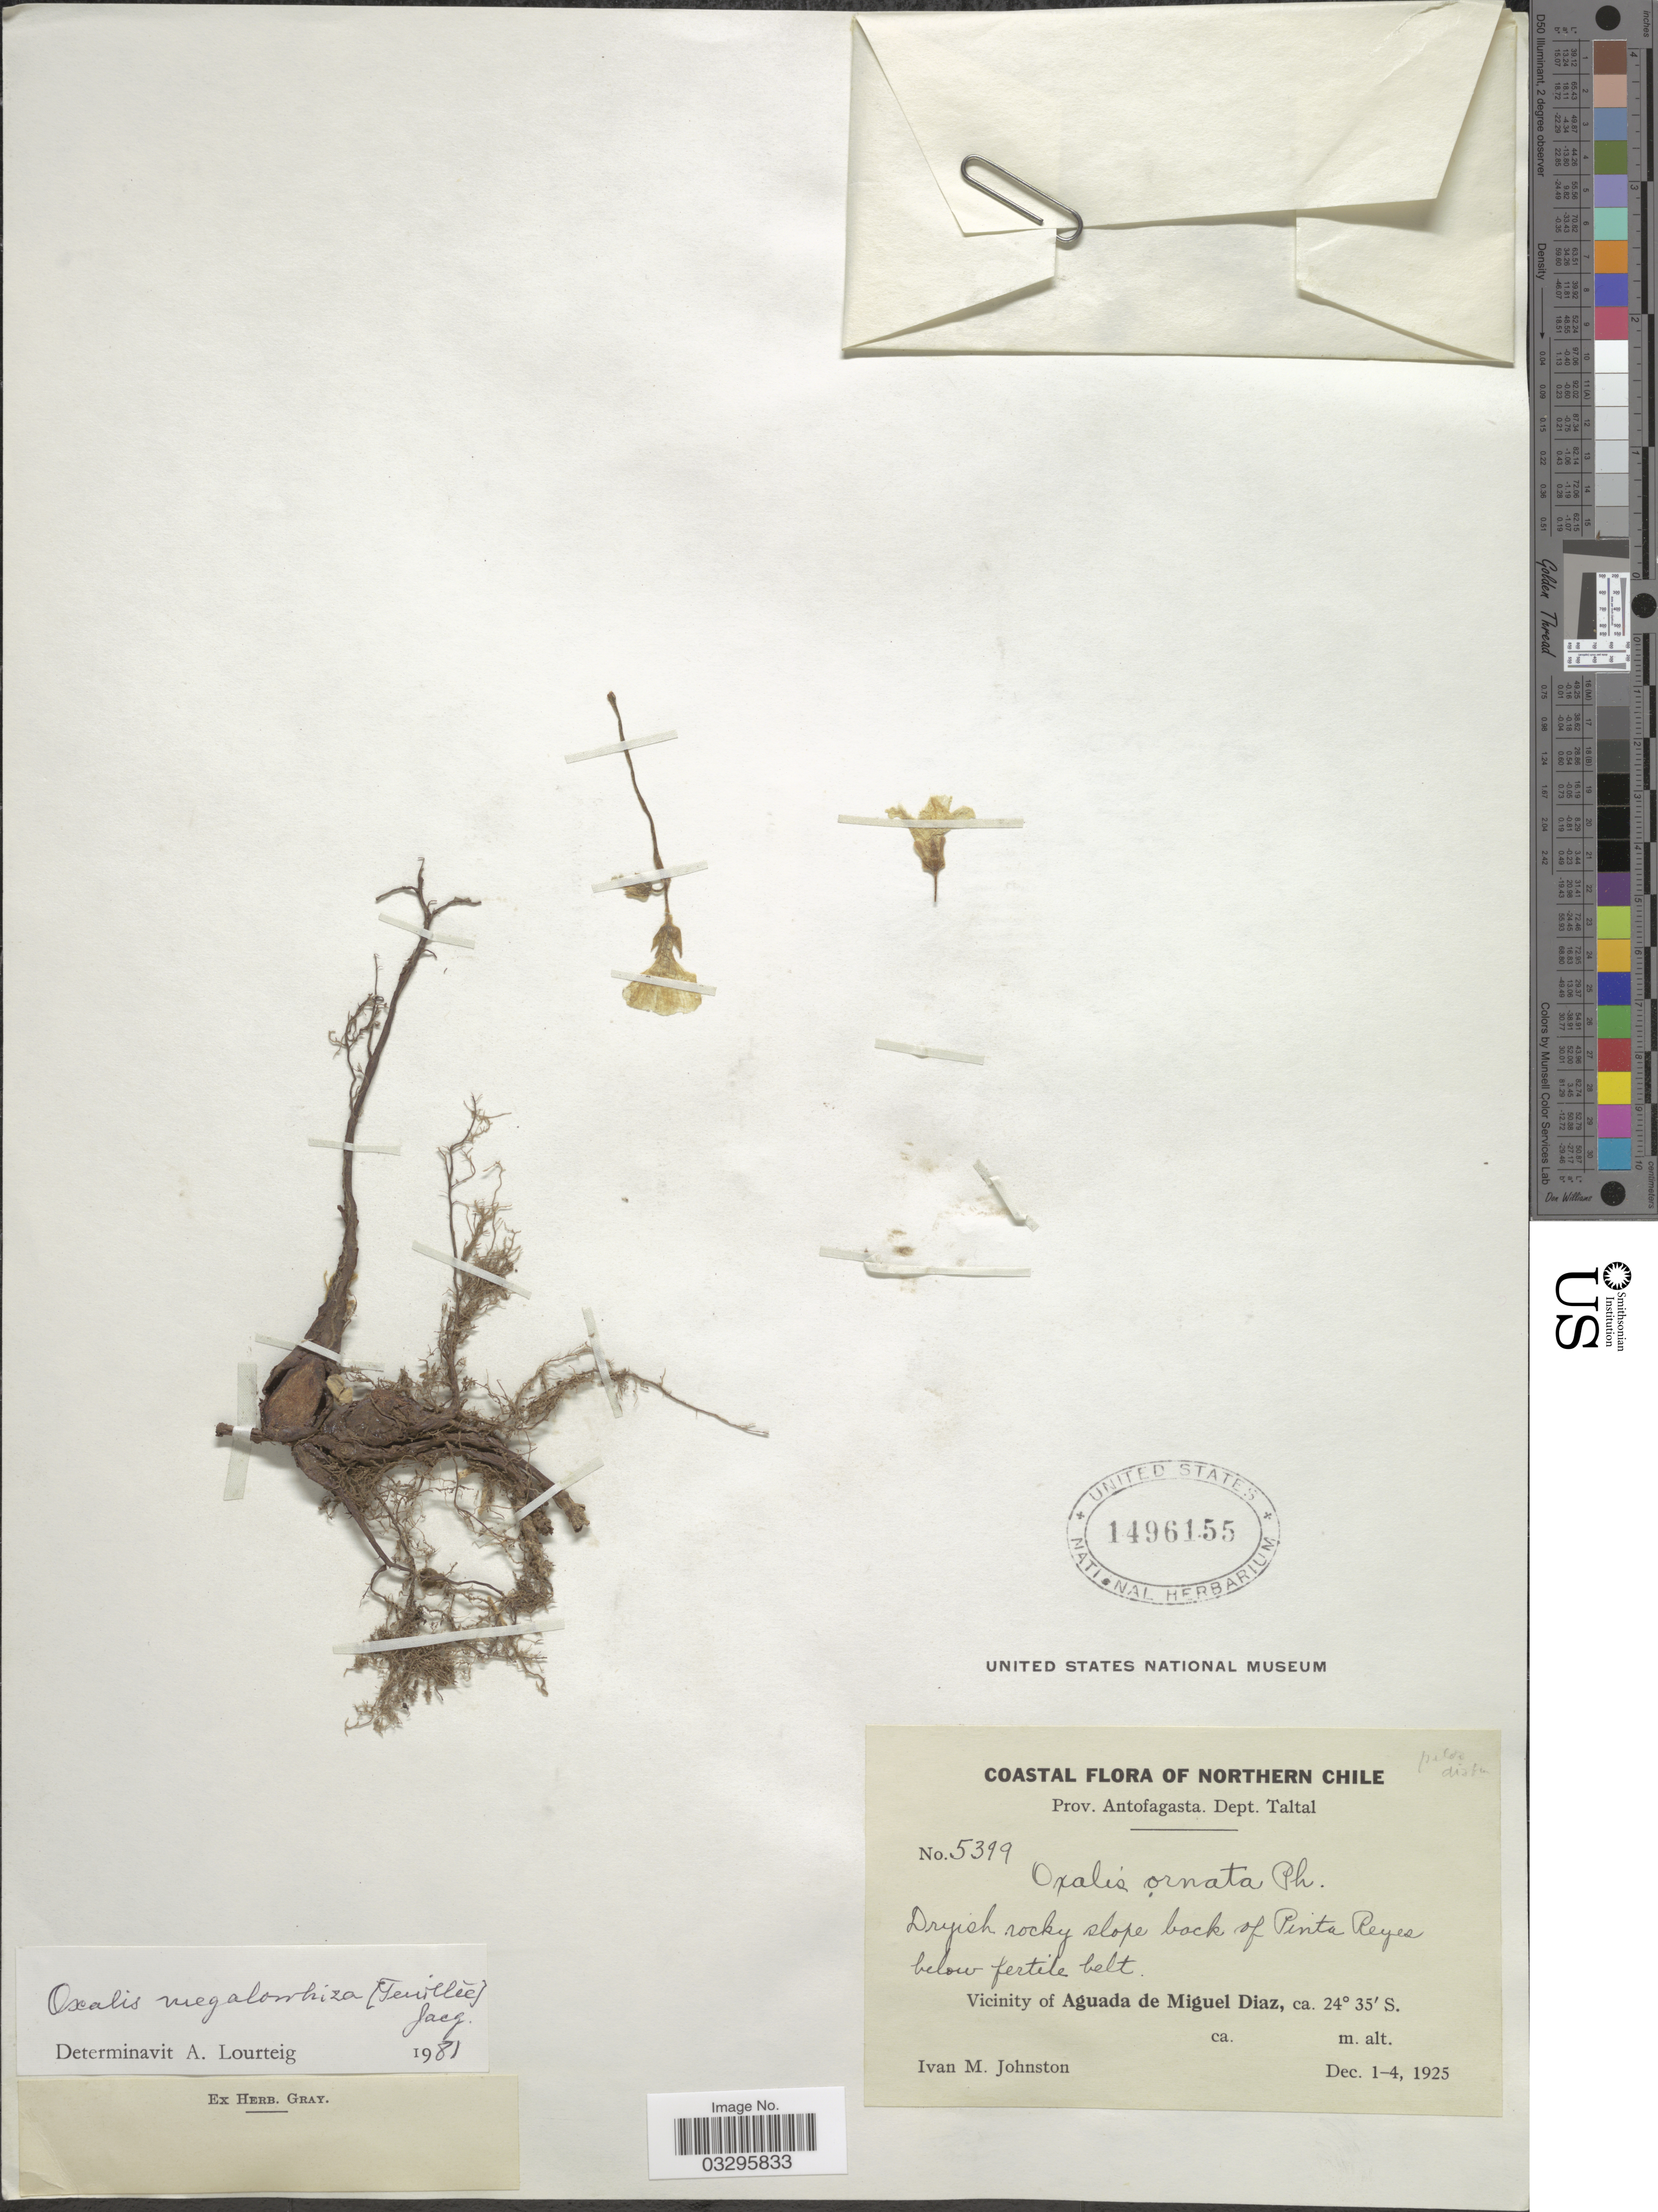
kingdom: Plantae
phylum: Tracheophyta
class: Magnoliopsida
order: Oxalidales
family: Oxalidaceae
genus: Oxalis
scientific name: Oxalis megalorrhiza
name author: Jacq.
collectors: I.M. Johnston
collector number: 5399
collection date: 1925-12-01/1925-12-04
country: Chile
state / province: Antofagasta (II)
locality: Northern Chile. Dept. Taltal. Dryish rocky slope back of Pinta Reyes. Vicinity of Aguada de Miguel Diaz.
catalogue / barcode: US 1496155